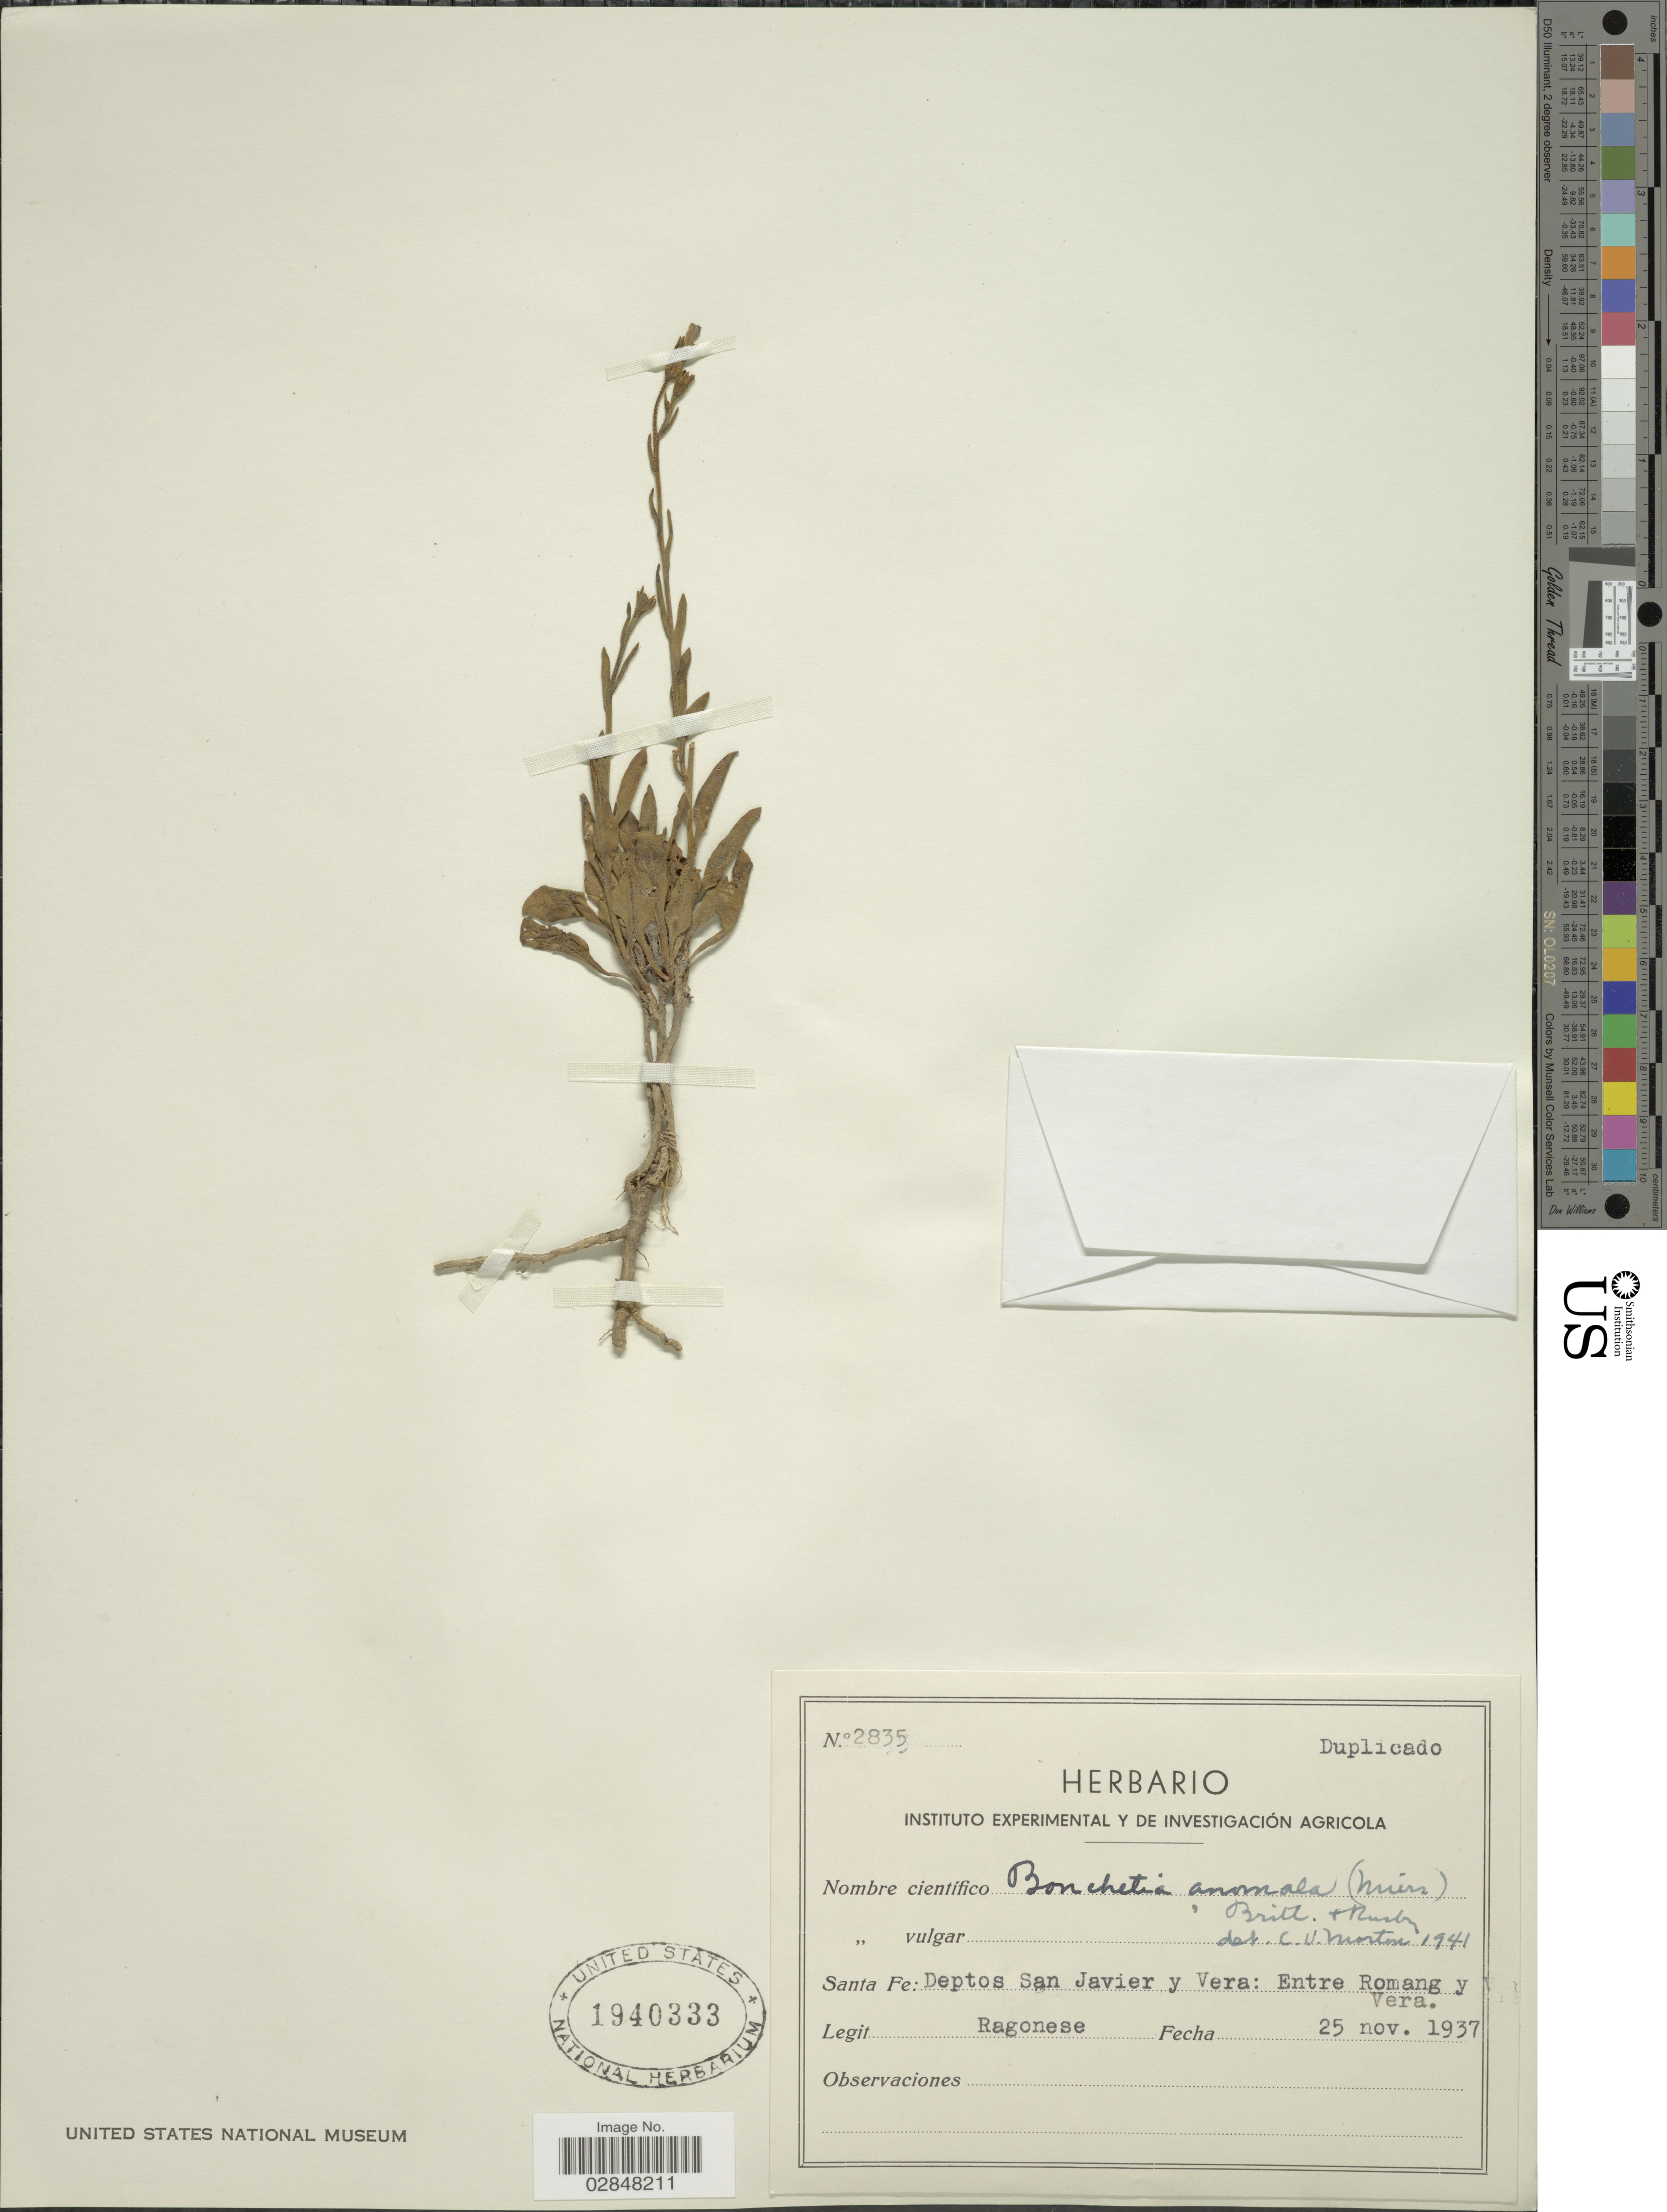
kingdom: Plantae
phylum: Tracheophyta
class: Magnoliopsida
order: Solanales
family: Solanaceae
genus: Bouchetia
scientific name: Bouchetia anomala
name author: (Miers) & Rusby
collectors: Ragonese, --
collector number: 2835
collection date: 1937-11-25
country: Argentina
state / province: Santa Fe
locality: Deptos San Javier y Vera: Entre Romang y Vera.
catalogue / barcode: US 1940333